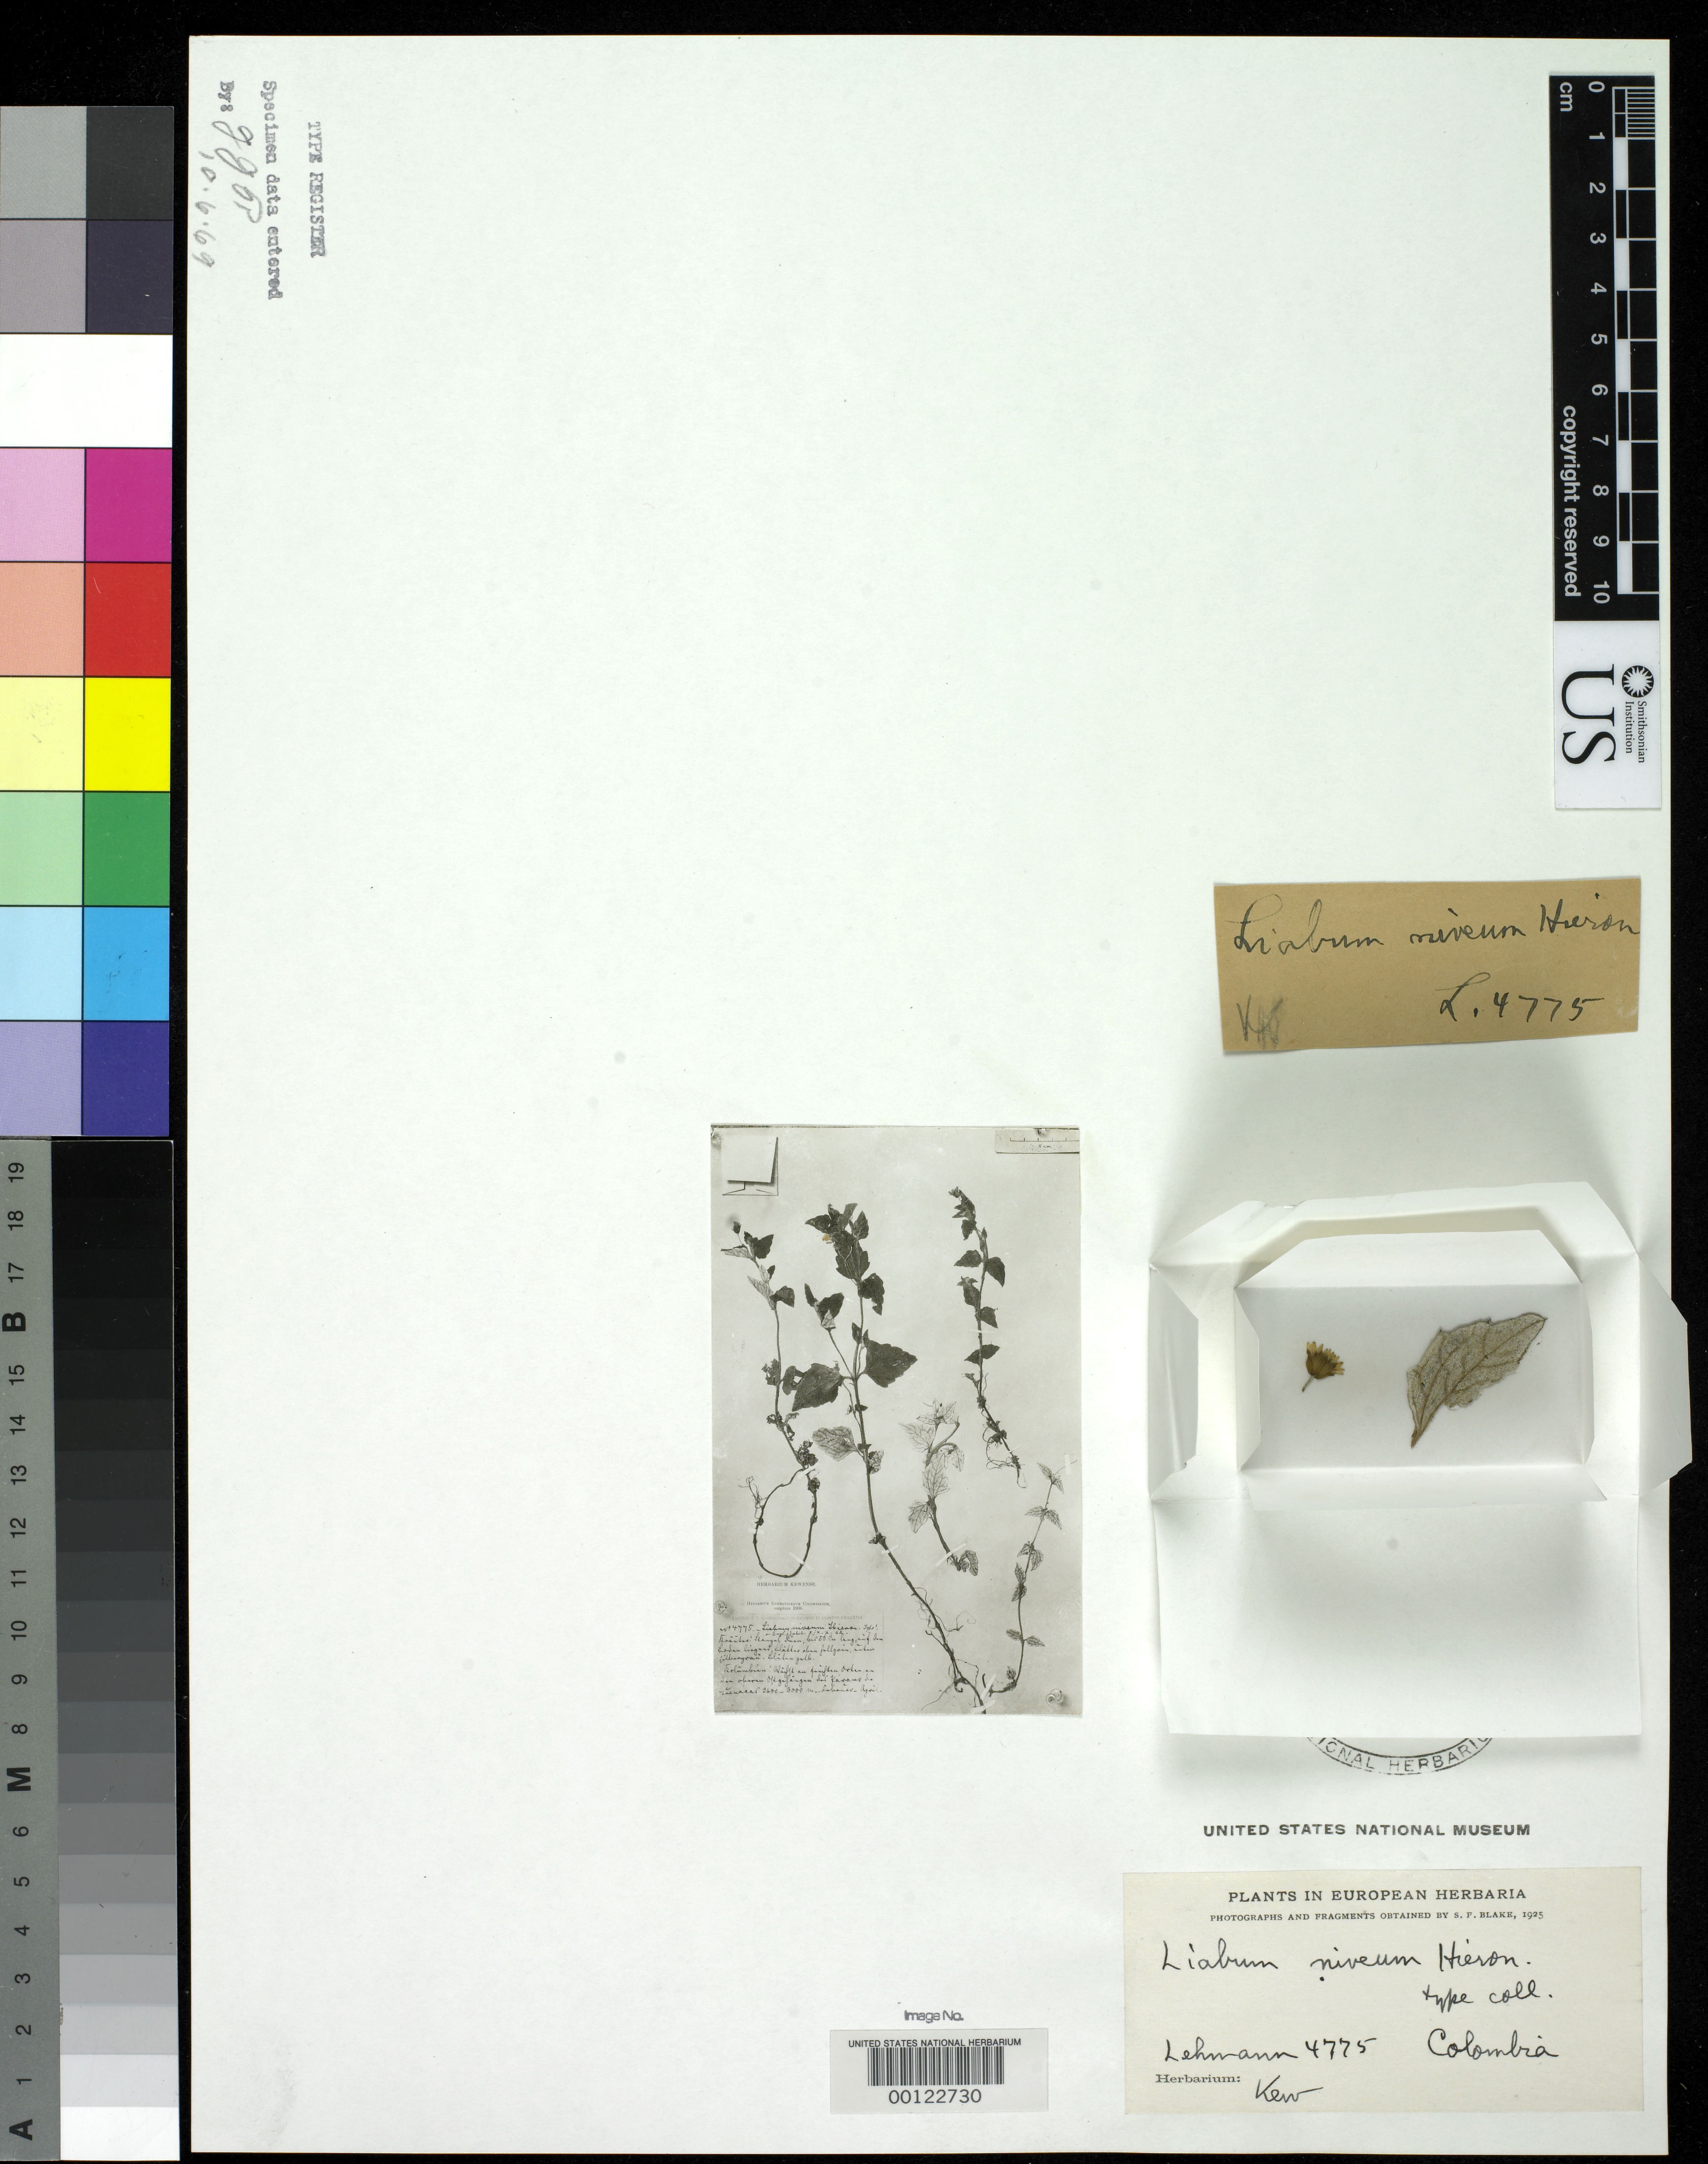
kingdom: Plantae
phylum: Tracheophyta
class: Magnoliopsida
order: Asterales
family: Asteraceae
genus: Liabum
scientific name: Liabum niveum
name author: Hieron.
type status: Type Fragment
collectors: F. C. Lehmann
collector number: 4775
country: Colombia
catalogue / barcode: US 1803812